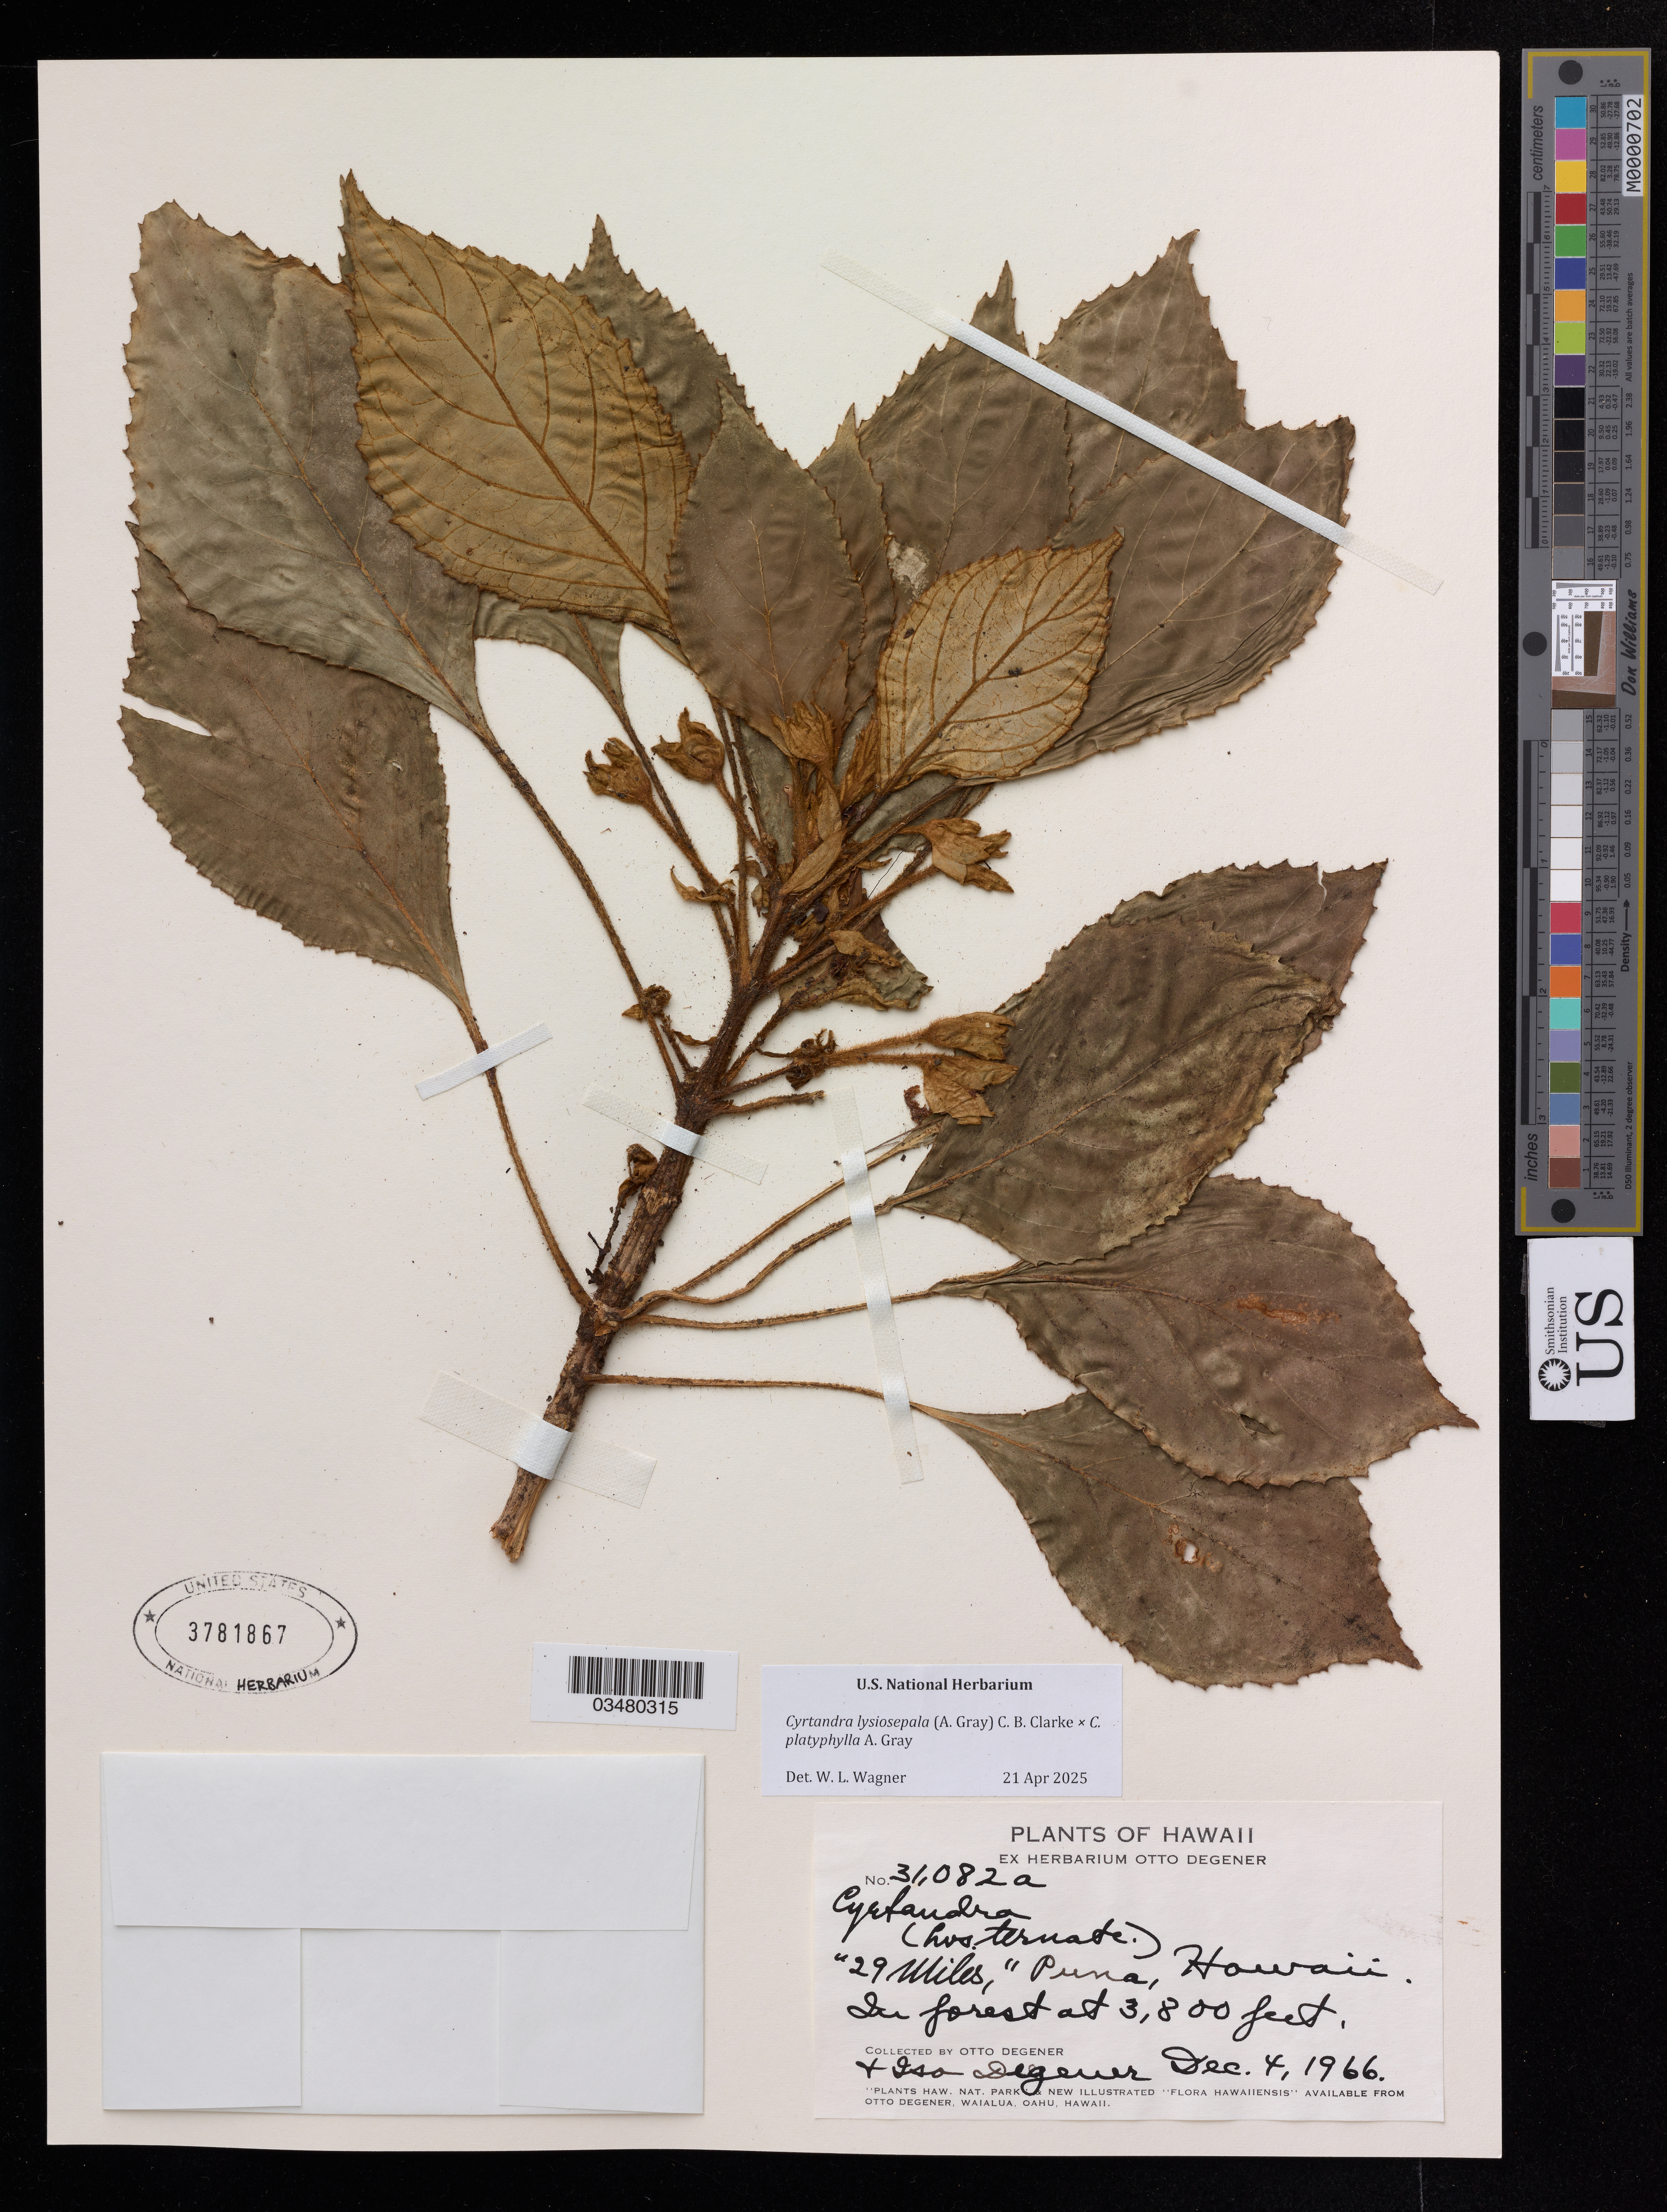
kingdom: Plantae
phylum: Tracheophyta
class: Magnoliopsida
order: Lamiales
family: Gesneriaceae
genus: Cyrtandra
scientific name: Cyrtandra lysiosepala x C. platyphylla A. Gray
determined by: Wagner, W. L., (BOT), Smithsonian Institution - National Museum of Natural History (UNITED STATES)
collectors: O. Degener & I. Degener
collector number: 31082a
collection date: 1966-12-04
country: United States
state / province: Hawaii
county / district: Hawaii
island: Hawaii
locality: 29 Miles, Puna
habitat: Forest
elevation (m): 1158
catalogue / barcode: US 3781867